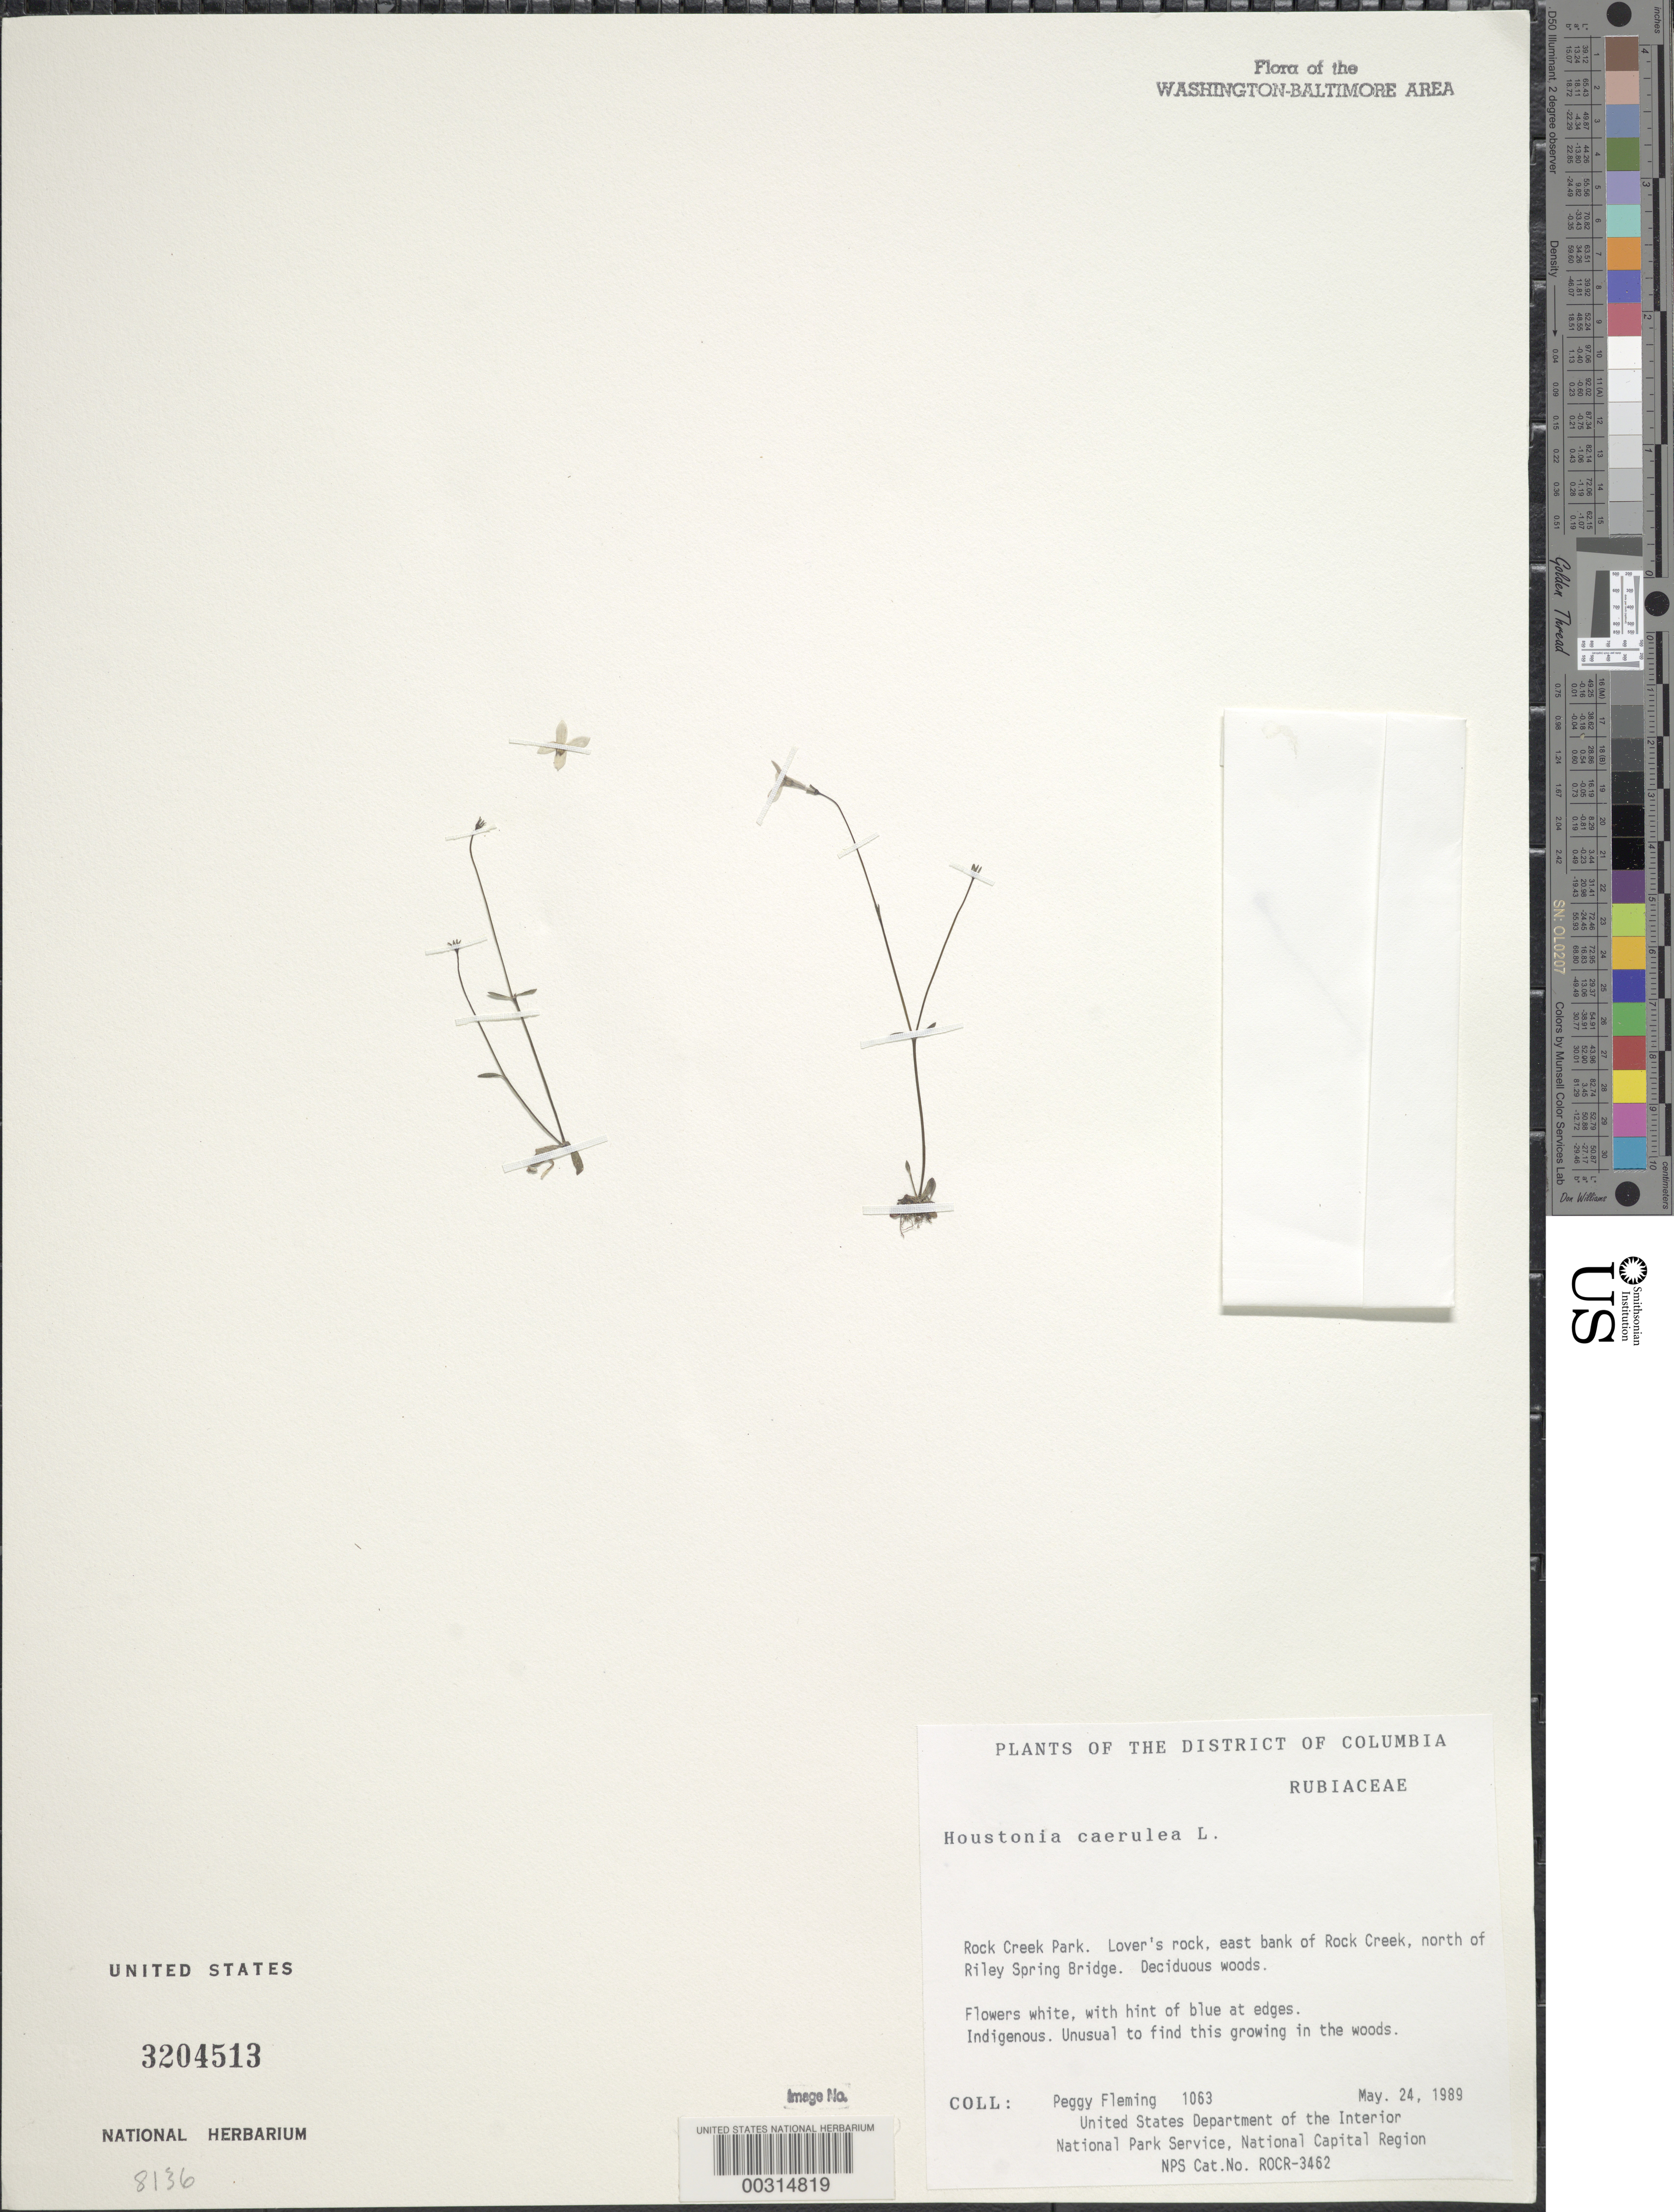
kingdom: Plantae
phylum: Tracheophyta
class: Magnoliopsida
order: Gentianales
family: Rubiaceae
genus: Houstonia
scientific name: Houstonia caerulea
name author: L.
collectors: P. Fleming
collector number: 1063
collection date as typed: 24 May 1989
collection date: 1989-05-24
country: United States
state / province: District of Columbia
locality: Rock Creek Park, Lover's Rock, E of Rock Creek N of Riley Spring Bridge Rock Creek Park and Vicinity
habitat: Deciduous woods, bank of creek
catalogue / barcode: US 3204513